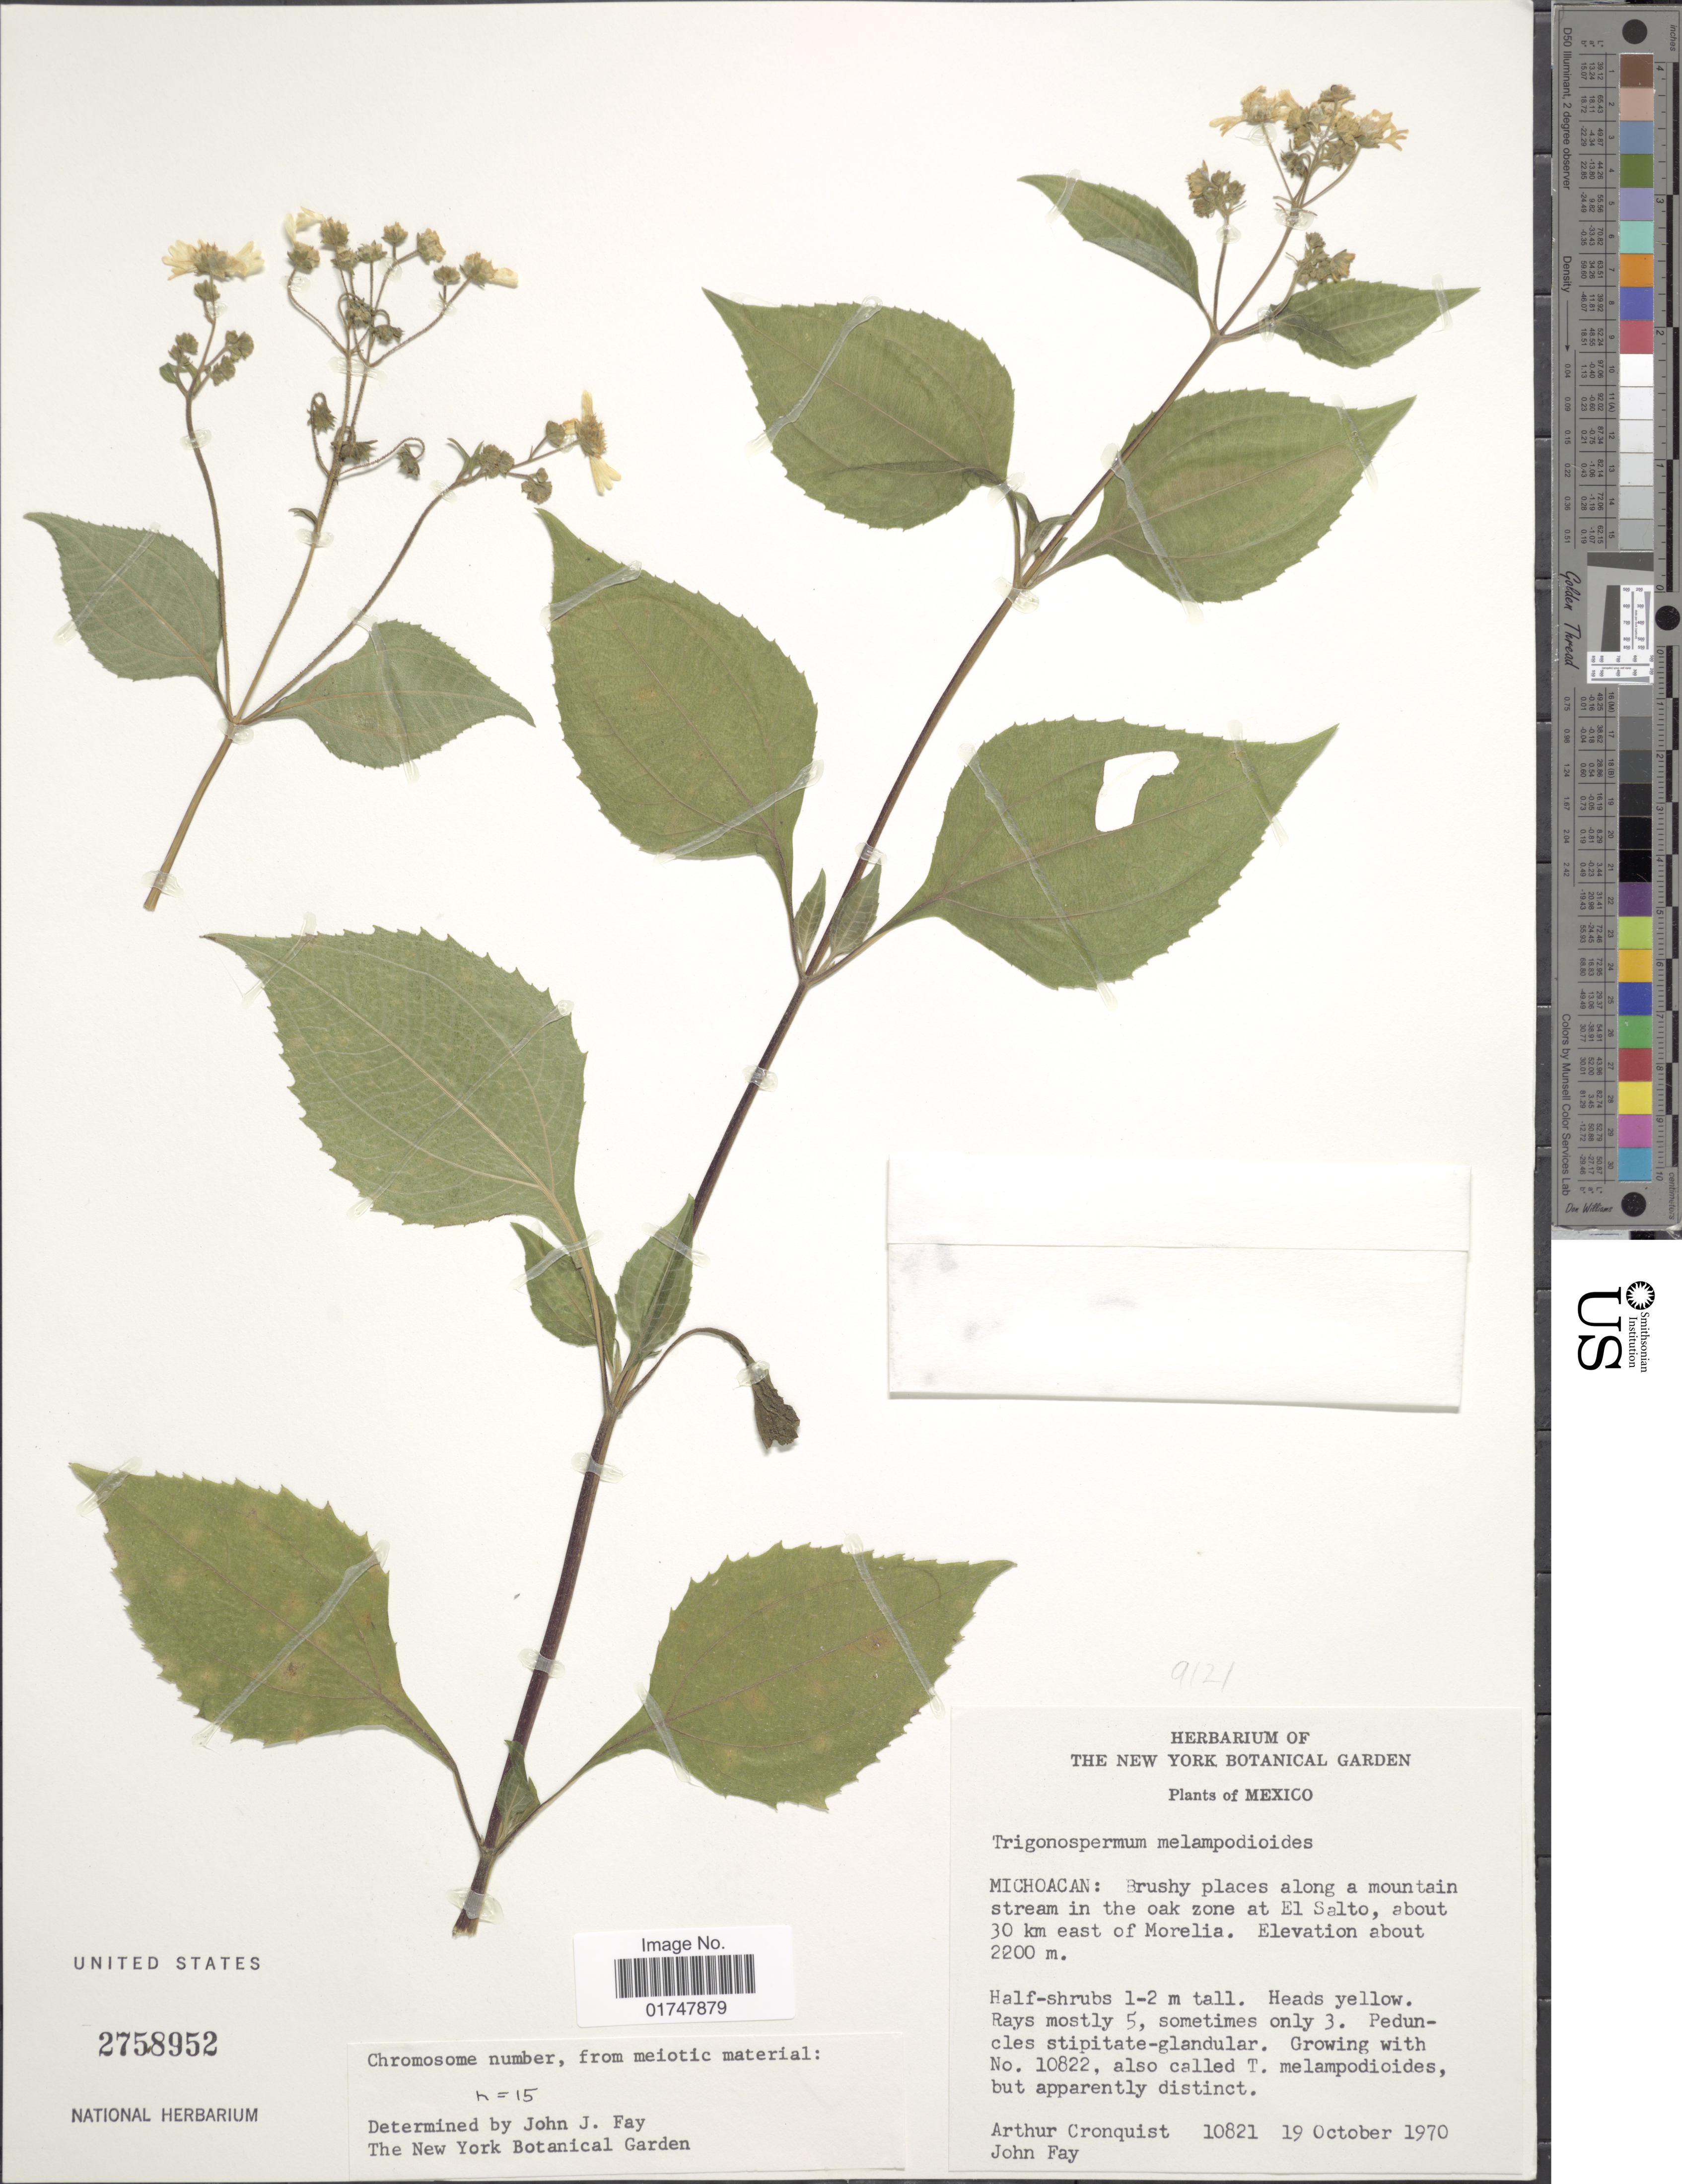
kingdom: Plantae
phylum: Tracheophyta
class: Magnoliopsida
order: Asterales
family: Asteraceae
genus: Trigonospermum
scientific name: Trigonospermum melampodioides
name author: DC.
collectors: A. J. Cronquist & J. Fay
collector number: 10821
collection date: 1970-10-19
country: Mexico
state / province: Michoacán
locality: Brushy places along a mountain stream in the oak zone at El Salto, about 30 km east of Morelia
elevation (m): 2200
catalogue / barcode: US 2758952